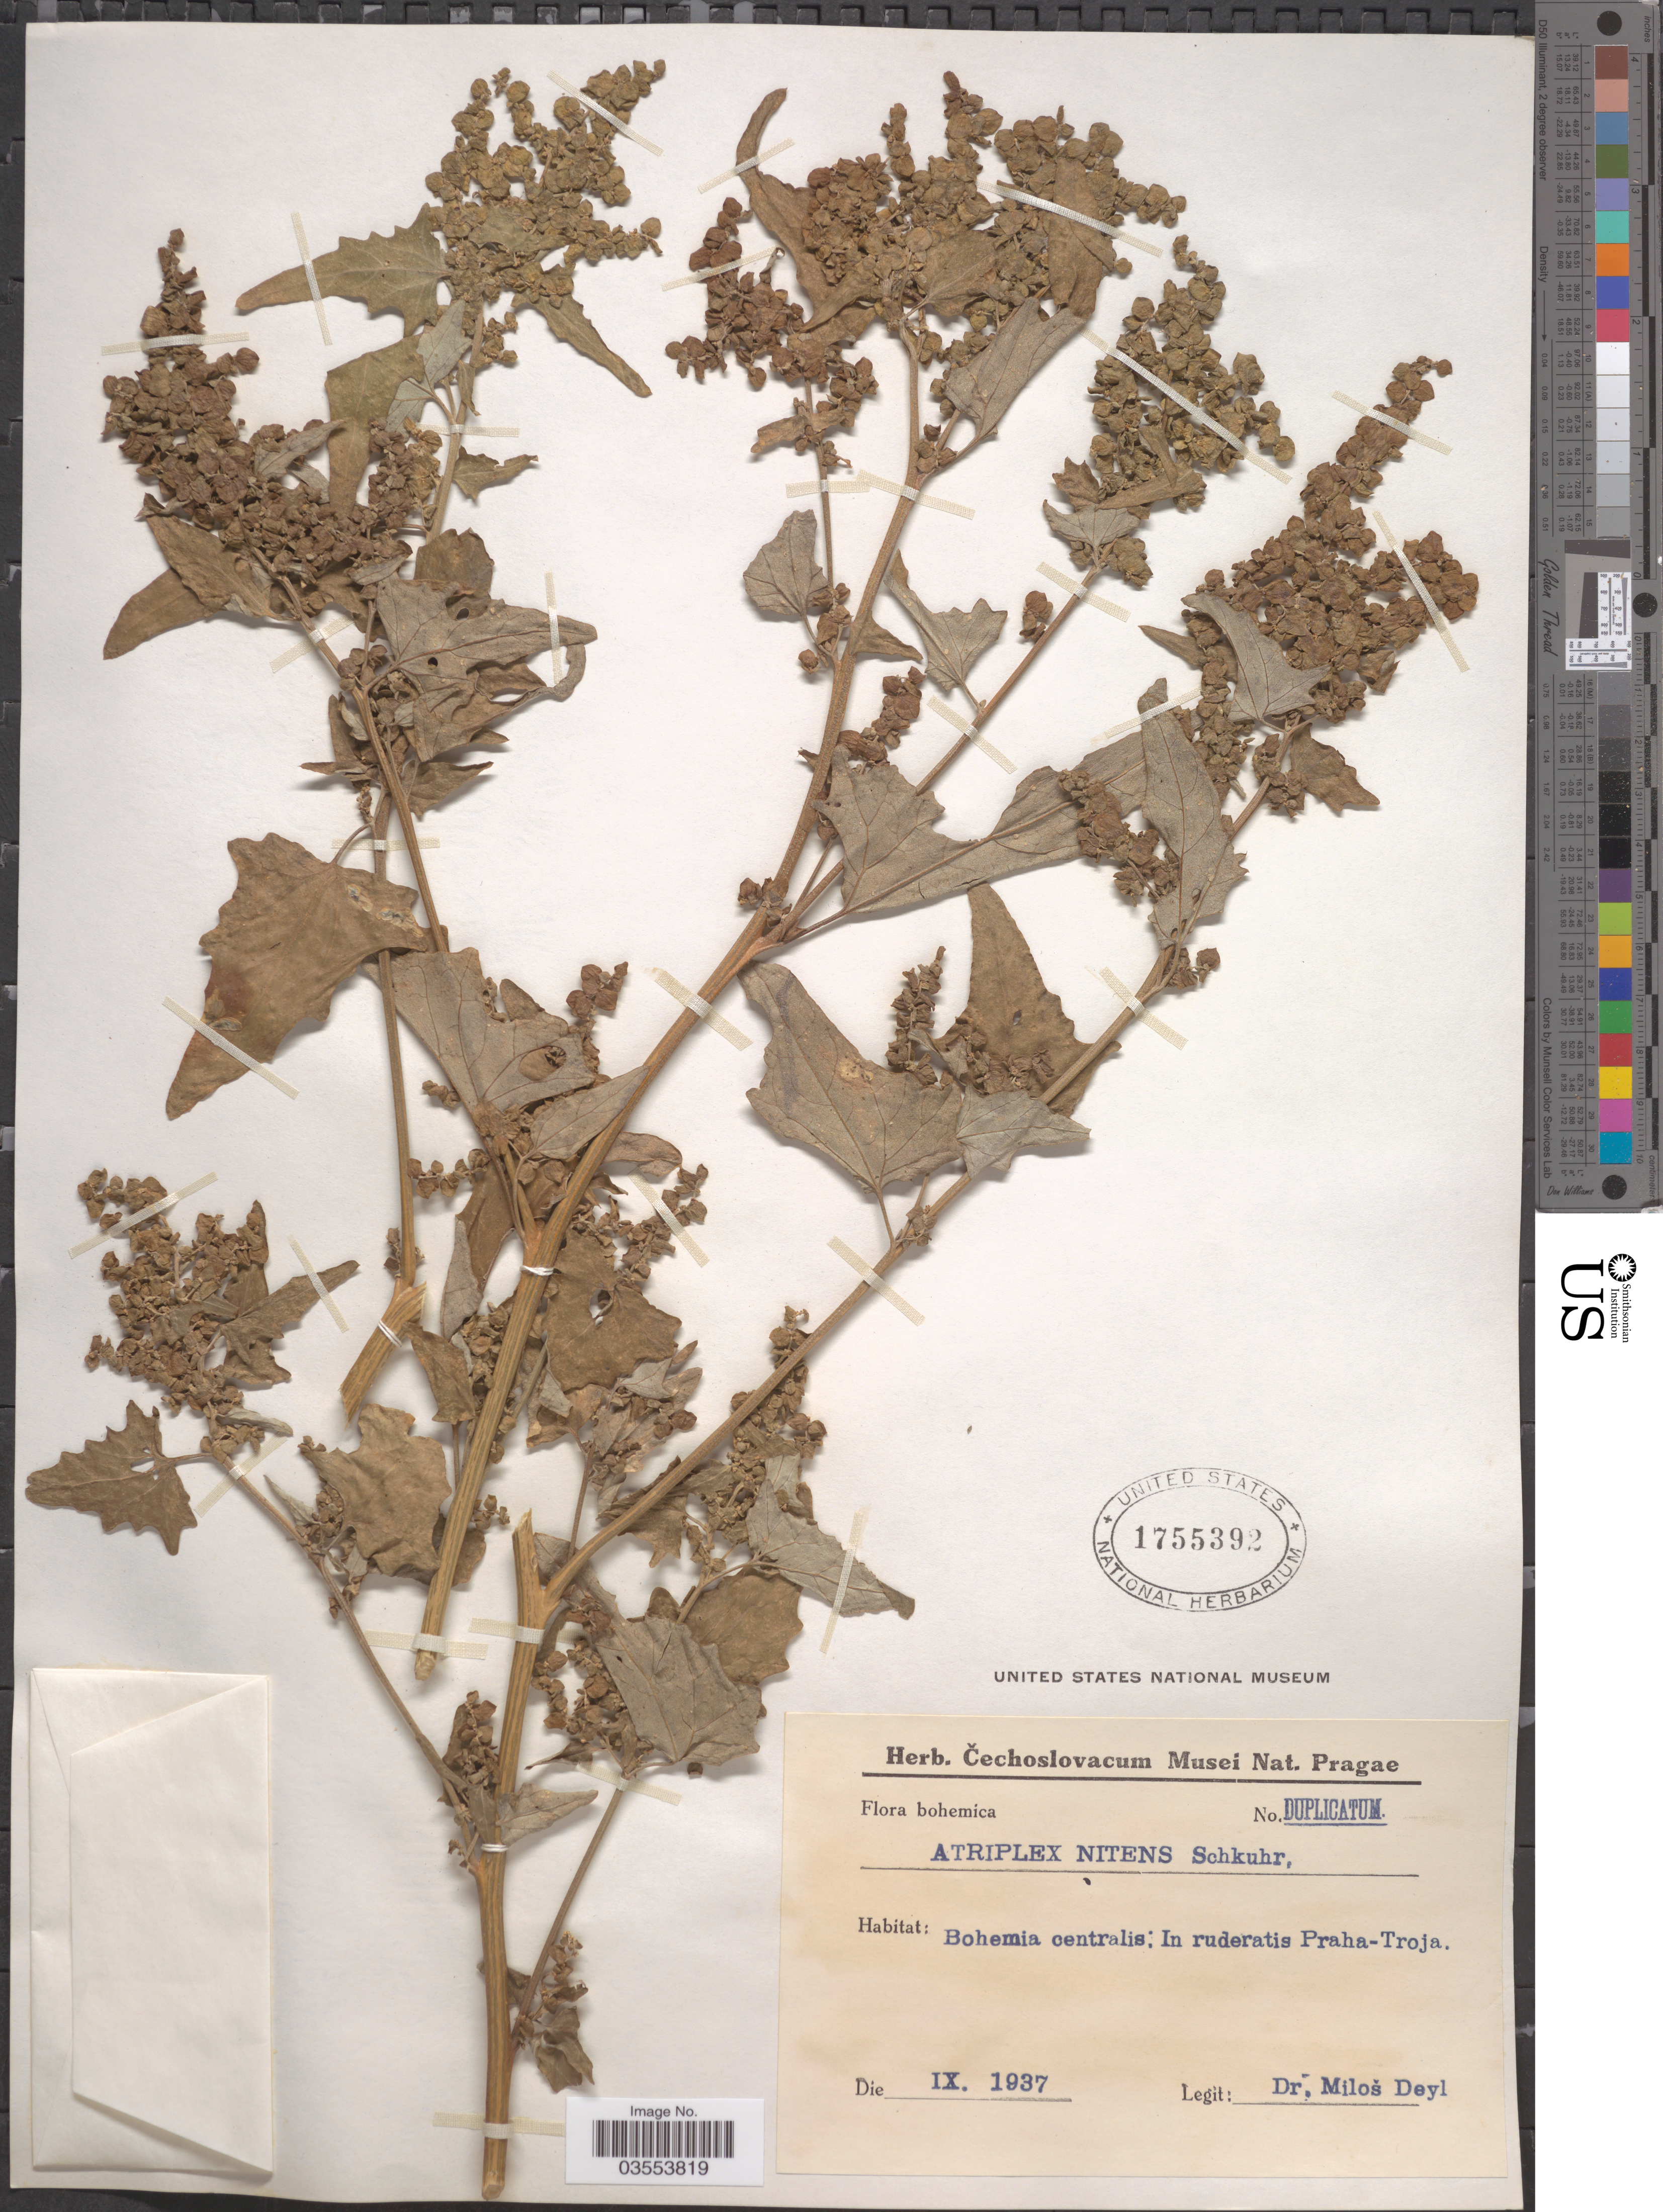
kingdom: Plantae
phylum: Tracheophyta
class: Magnoliopsida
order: Caryophyllales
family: Amaranthaceae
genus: Atriplex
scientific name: Atriplex nitens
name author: Schkuhr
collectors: M. Deyl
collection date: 1937-09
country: Czechia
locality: Bohemica. Bohemia centralis: In ruderatis Praha-Troja.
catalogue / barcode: US 1755392